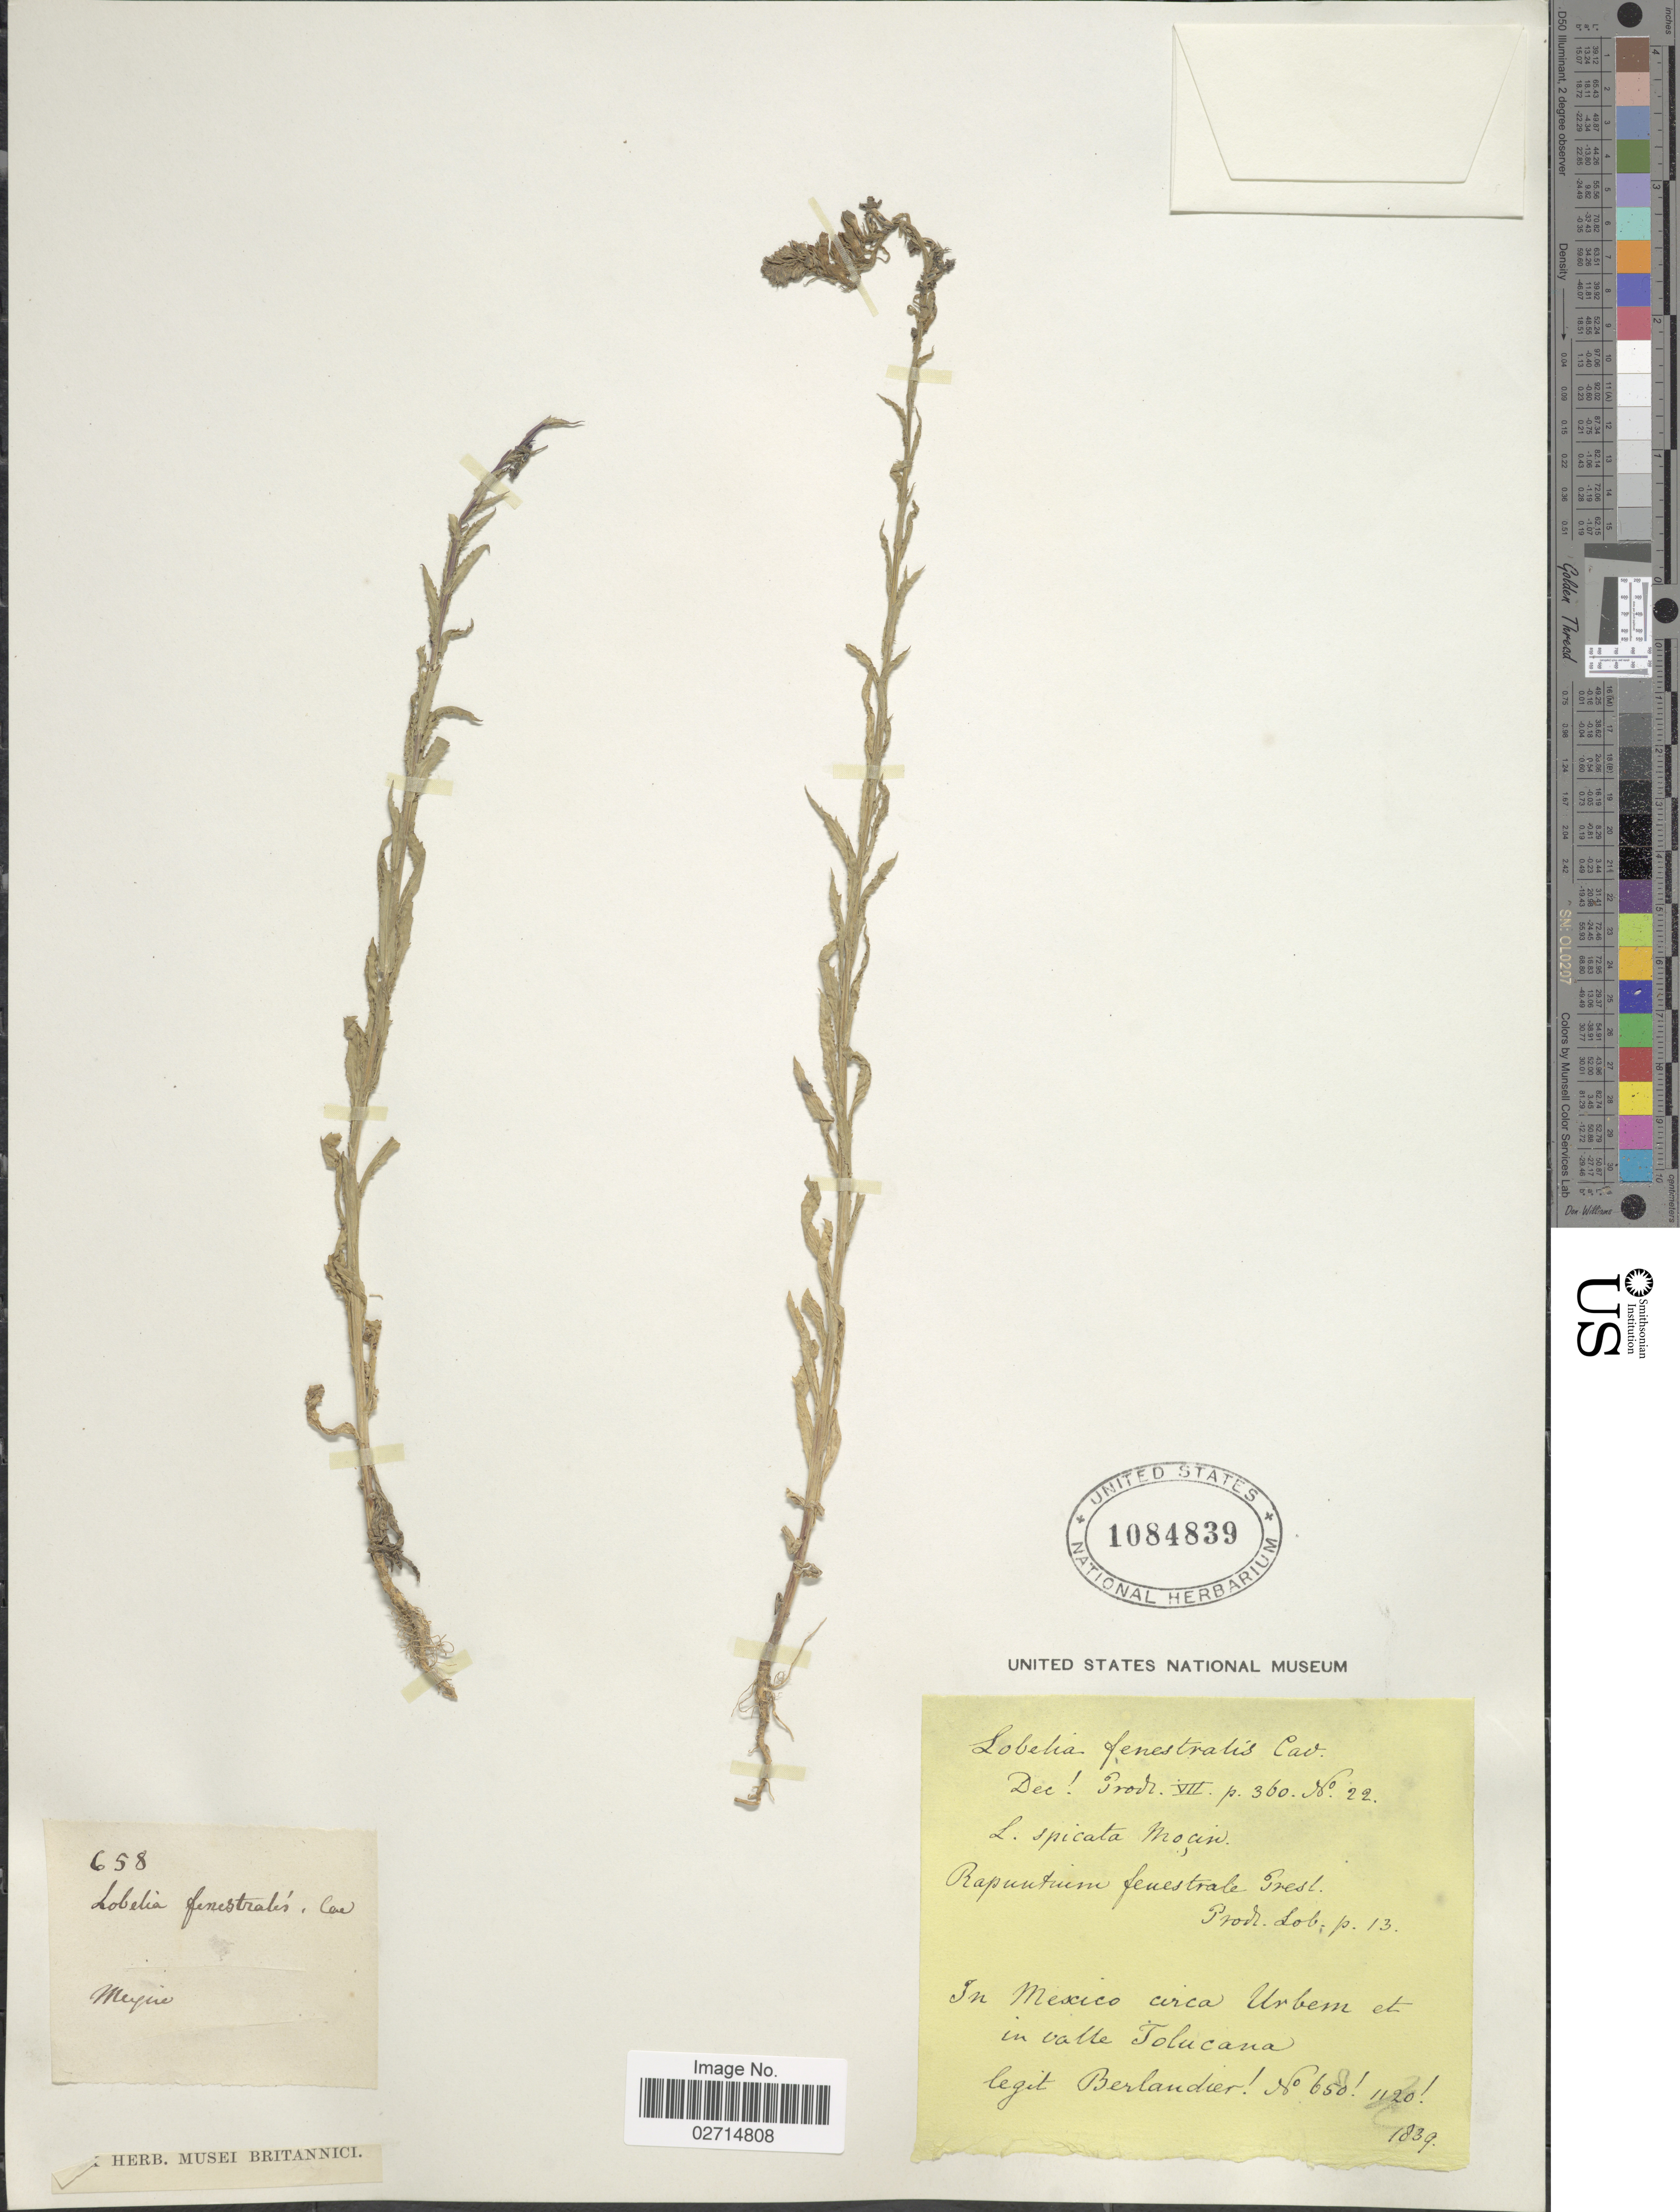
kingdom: Plantae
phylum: Tracheophyta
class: Magnoliopsida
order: Asterales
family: Campanulaceae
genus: Lobelia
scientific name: Lobelia fenestralis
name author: Cav.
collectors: J. L. Berlandier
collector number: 650/1120/658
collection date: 1839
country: Mexico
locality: In mexico circa Urbem et in valle Tolucana.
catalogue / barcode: US 1084839